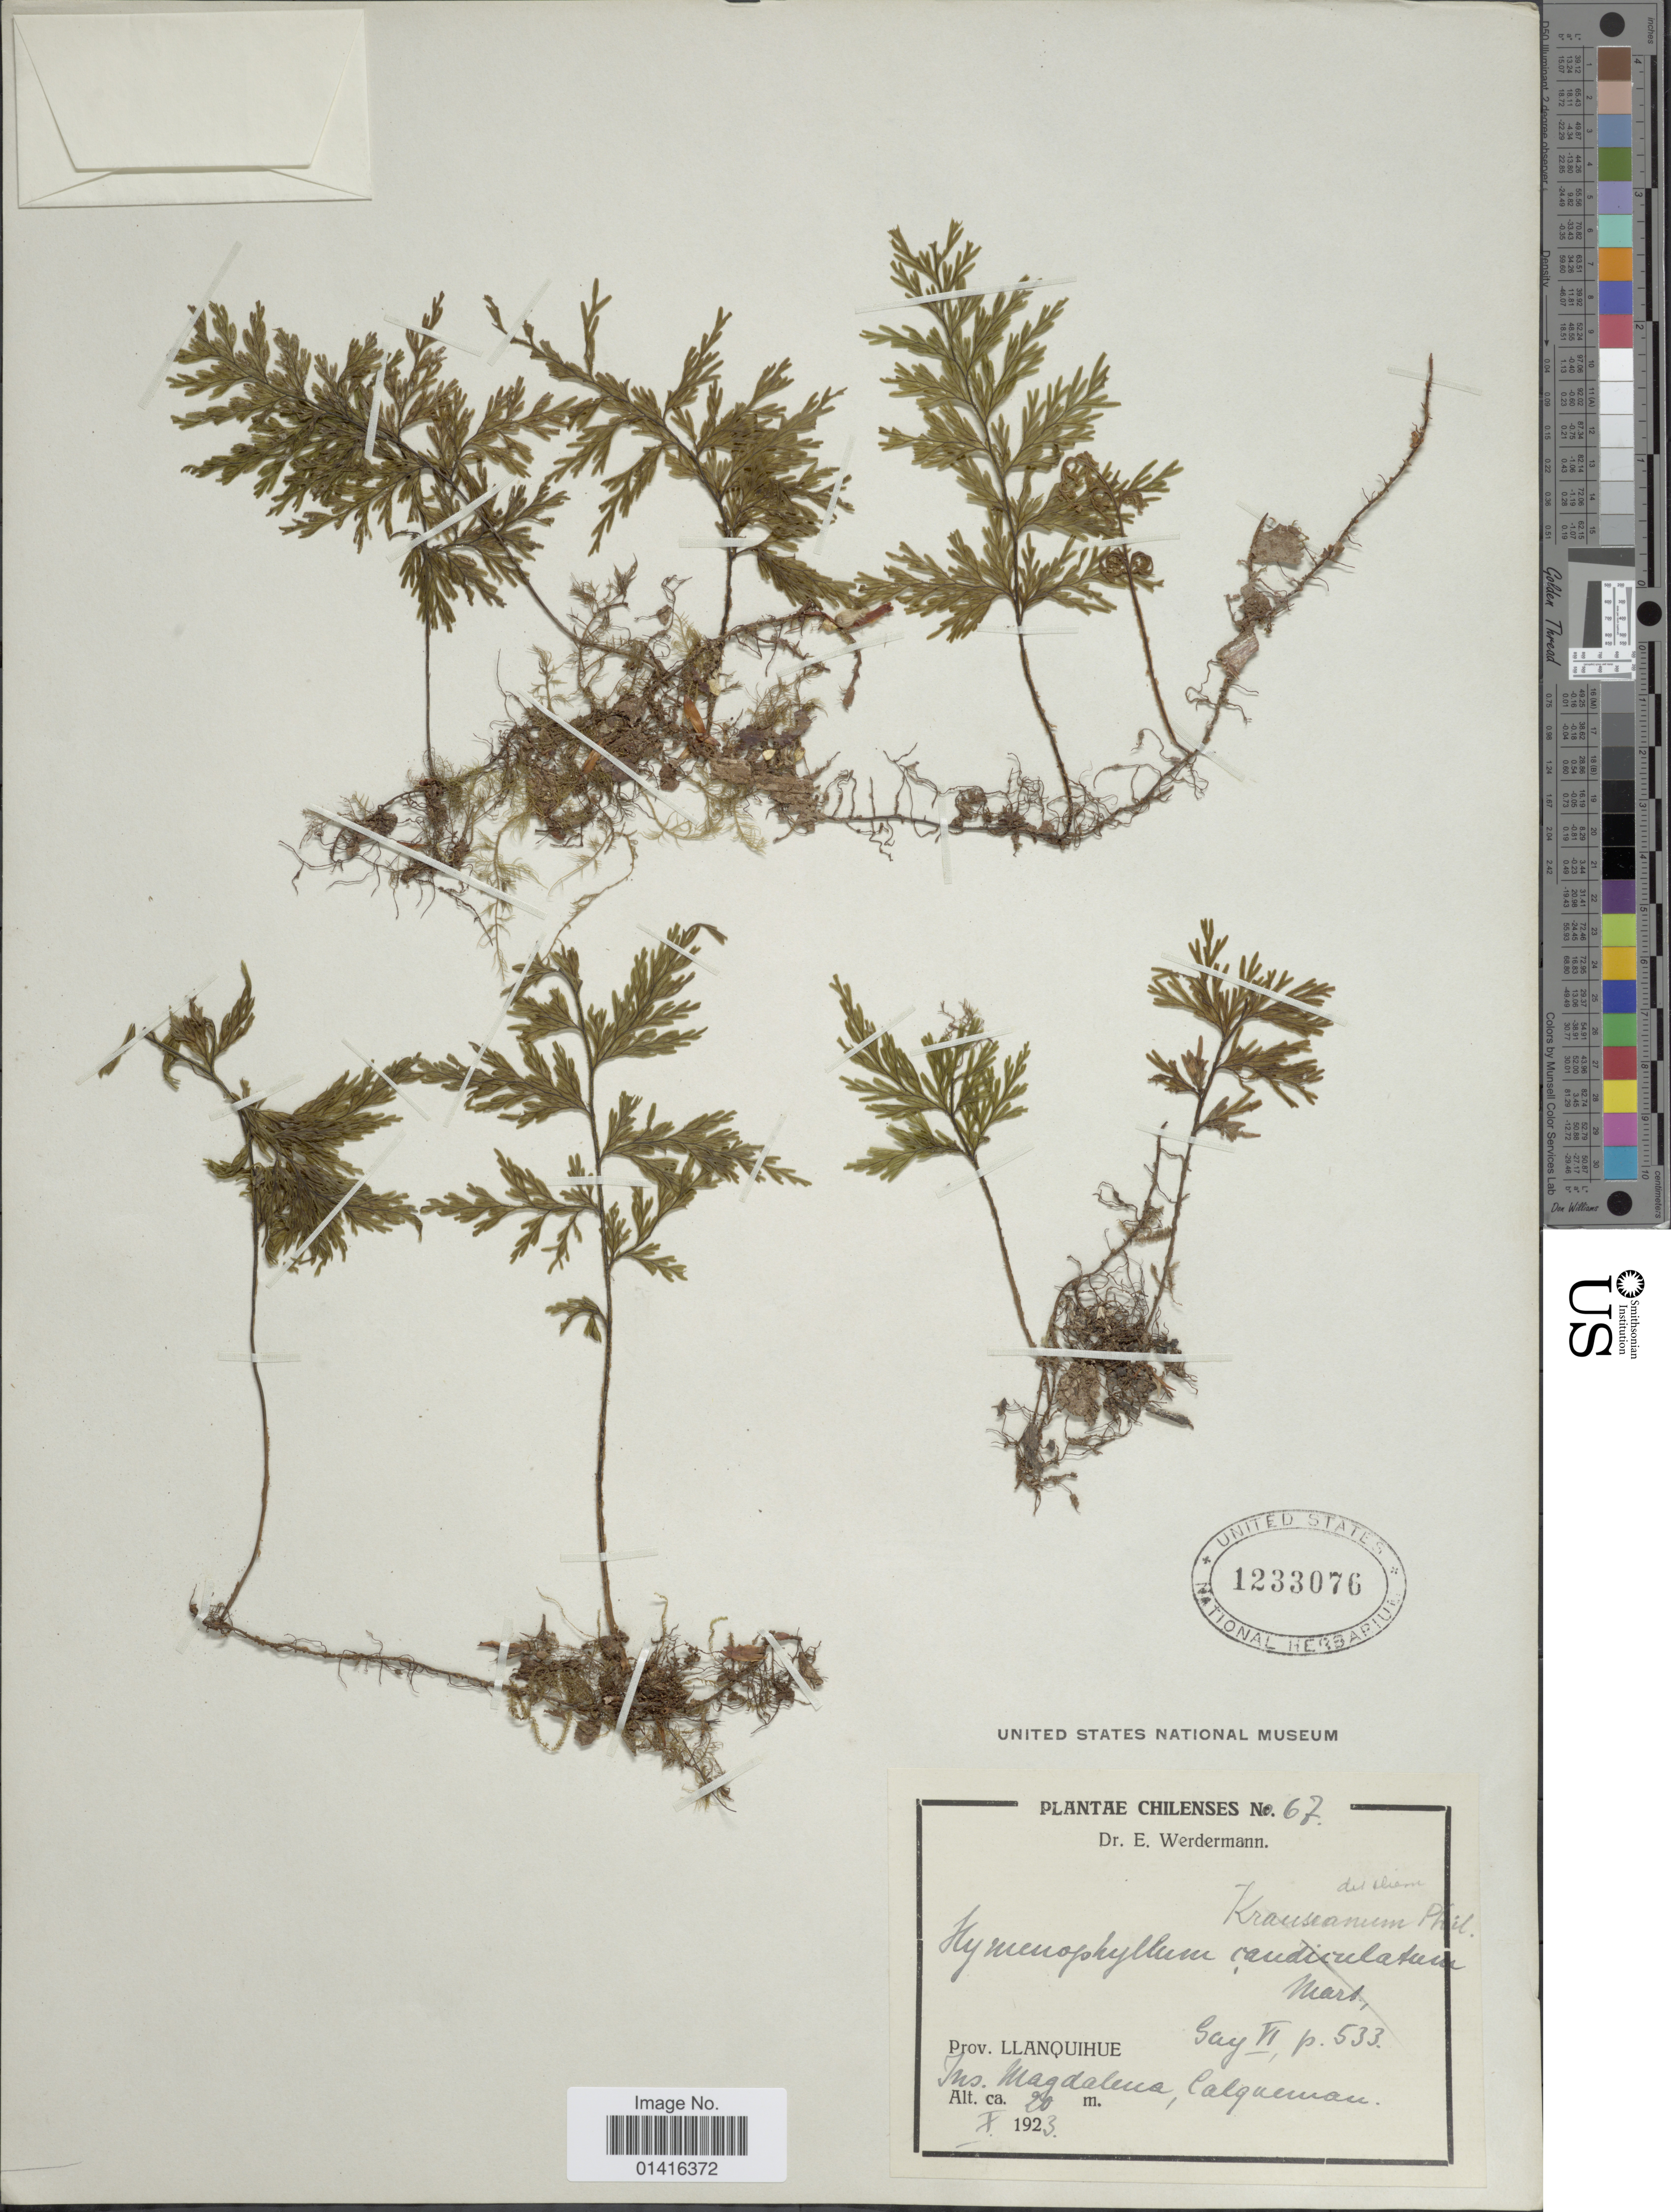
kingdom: Plantae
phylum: Tracheophyta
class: Polypodiopsida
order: Hymenophyllales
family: Hymenophyllaceae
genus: Hymenophyllum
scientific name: Hymenophyllum krauseanum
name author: Phil.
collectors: E. Werdermann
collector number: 67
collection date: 1923-01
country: Chile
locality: Prov. Llanquihue. Ins. Magdalena, Calqueman.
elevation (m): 20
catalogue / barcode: US 1233076